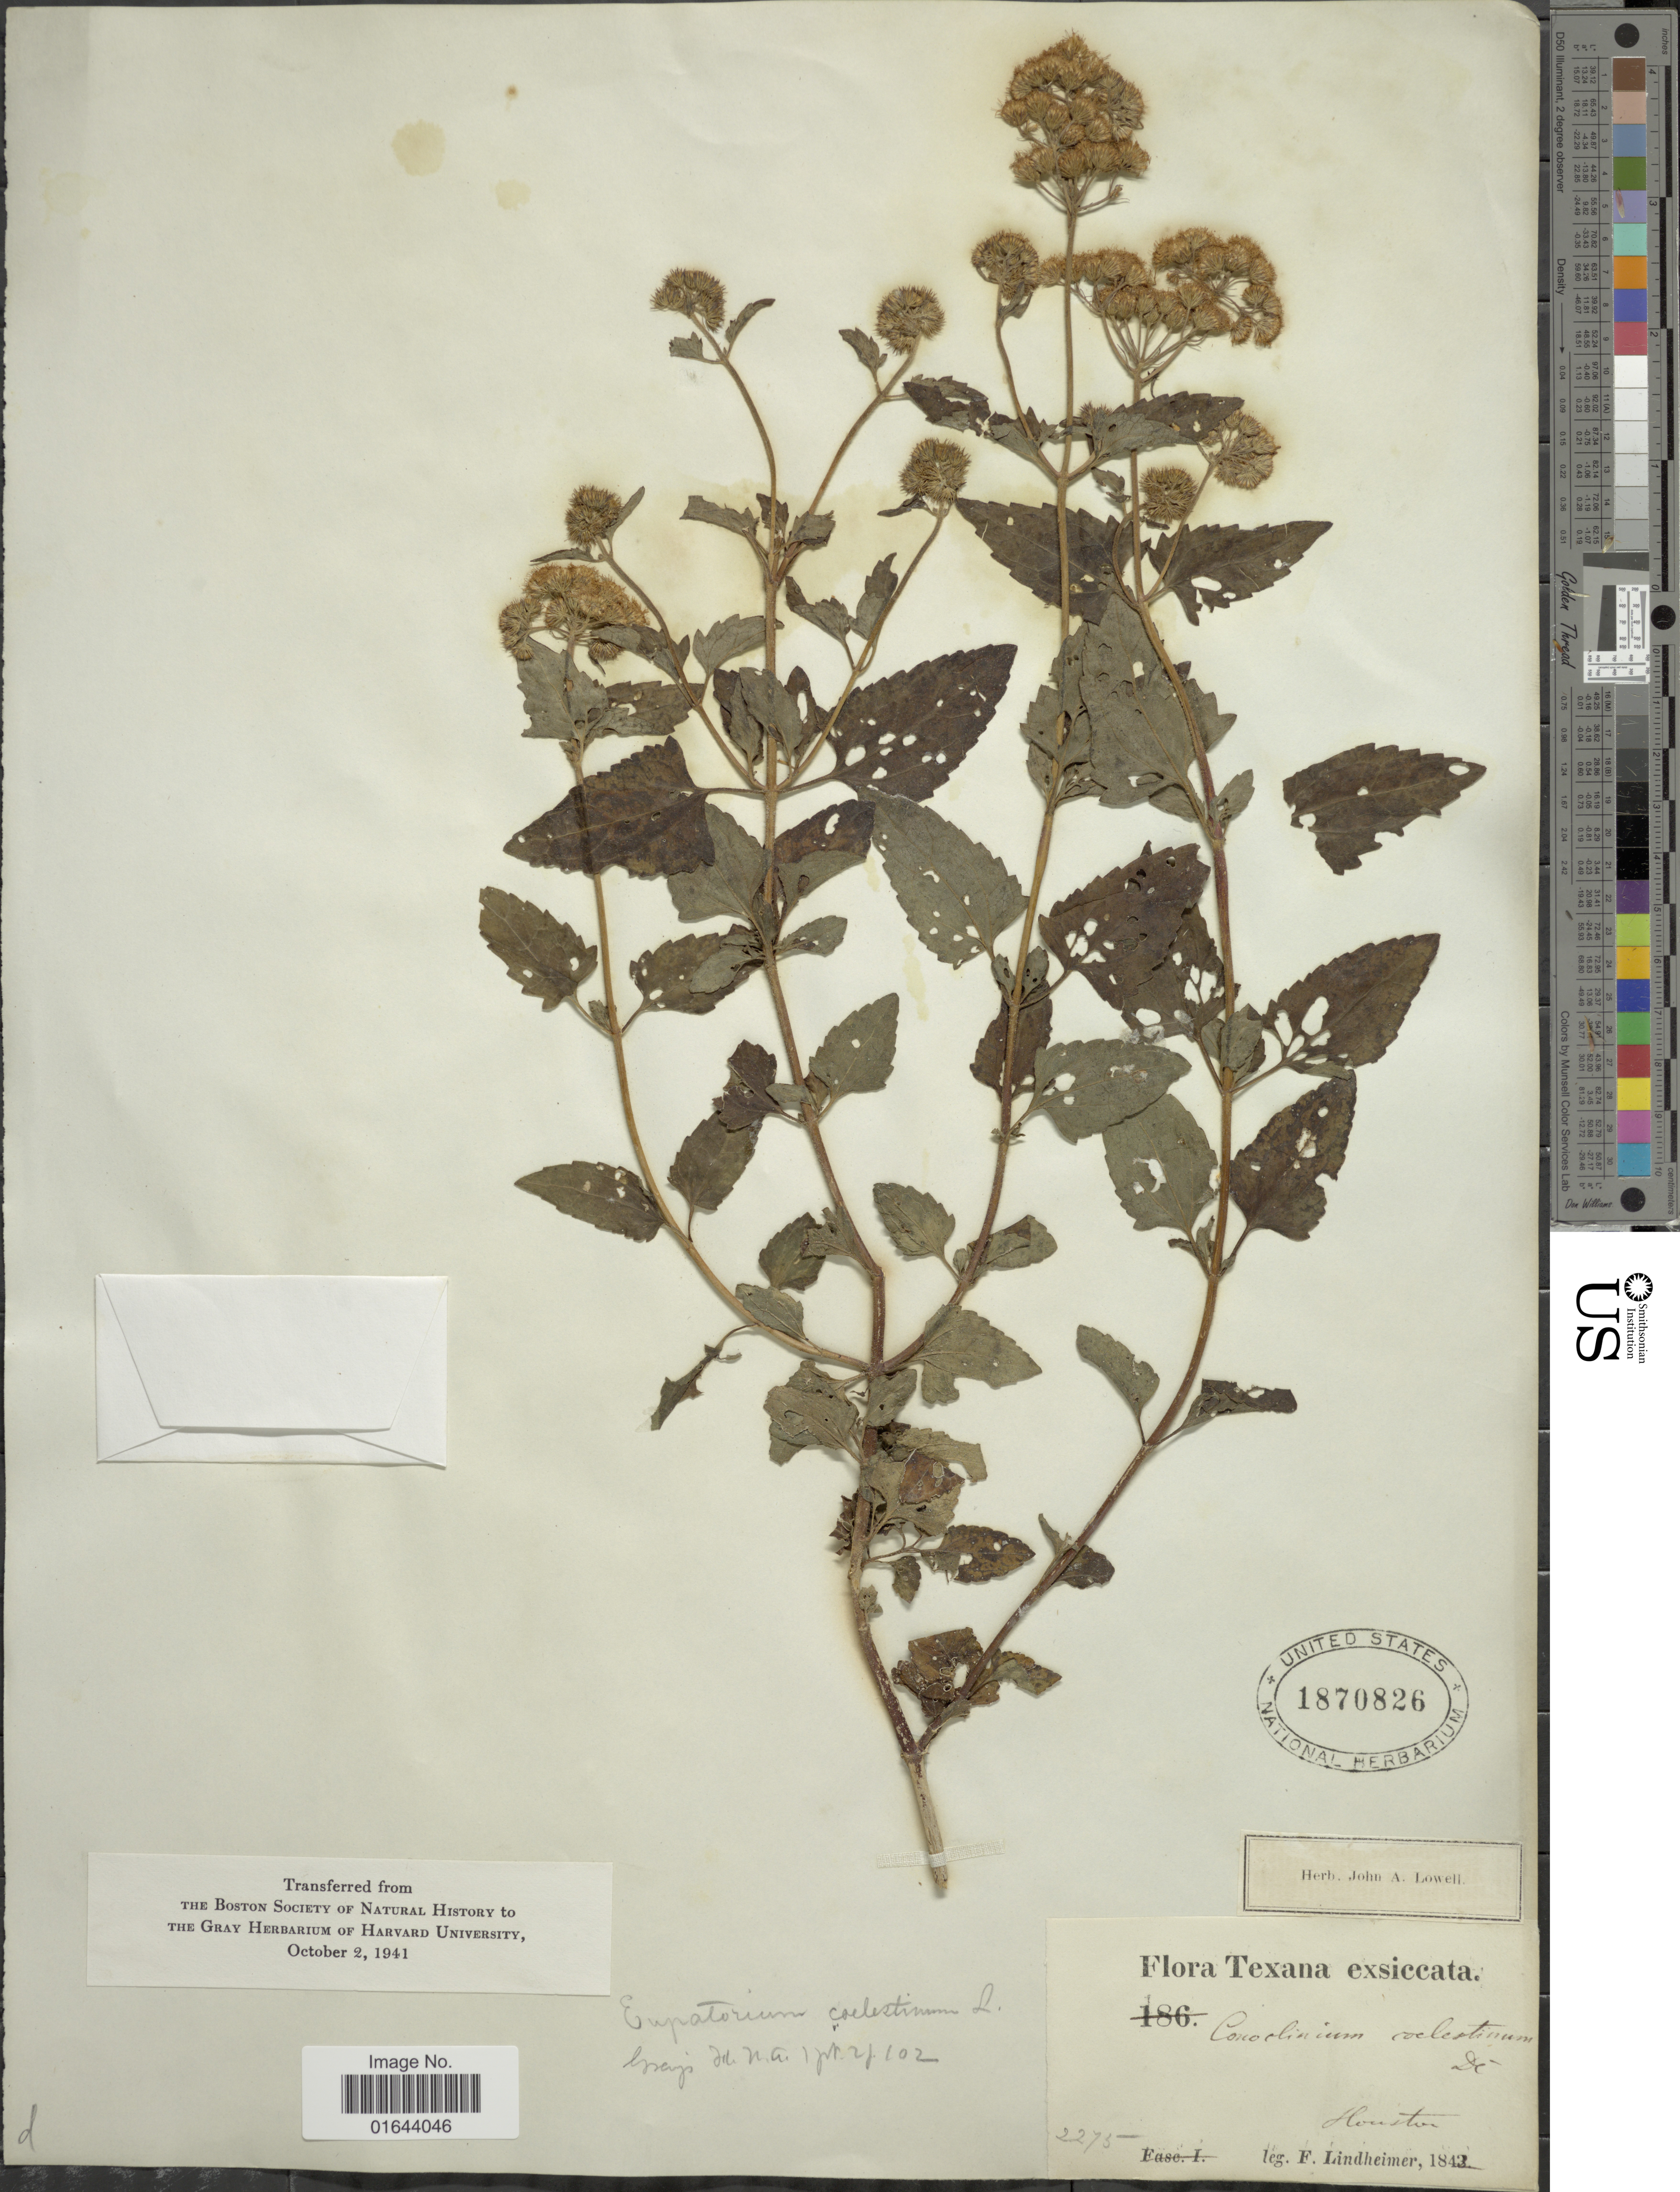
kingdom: Plantae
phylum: Tracheophyta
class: Magnoliopsida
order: Asterales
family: Asteraceae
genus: Conoclinium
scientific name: Conoclinium coelestinum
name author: (L.) DC.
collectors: F. Lindheimer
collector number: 2275?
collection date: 1843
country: United States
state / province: Texas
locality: Houston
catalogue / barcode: US 1870826